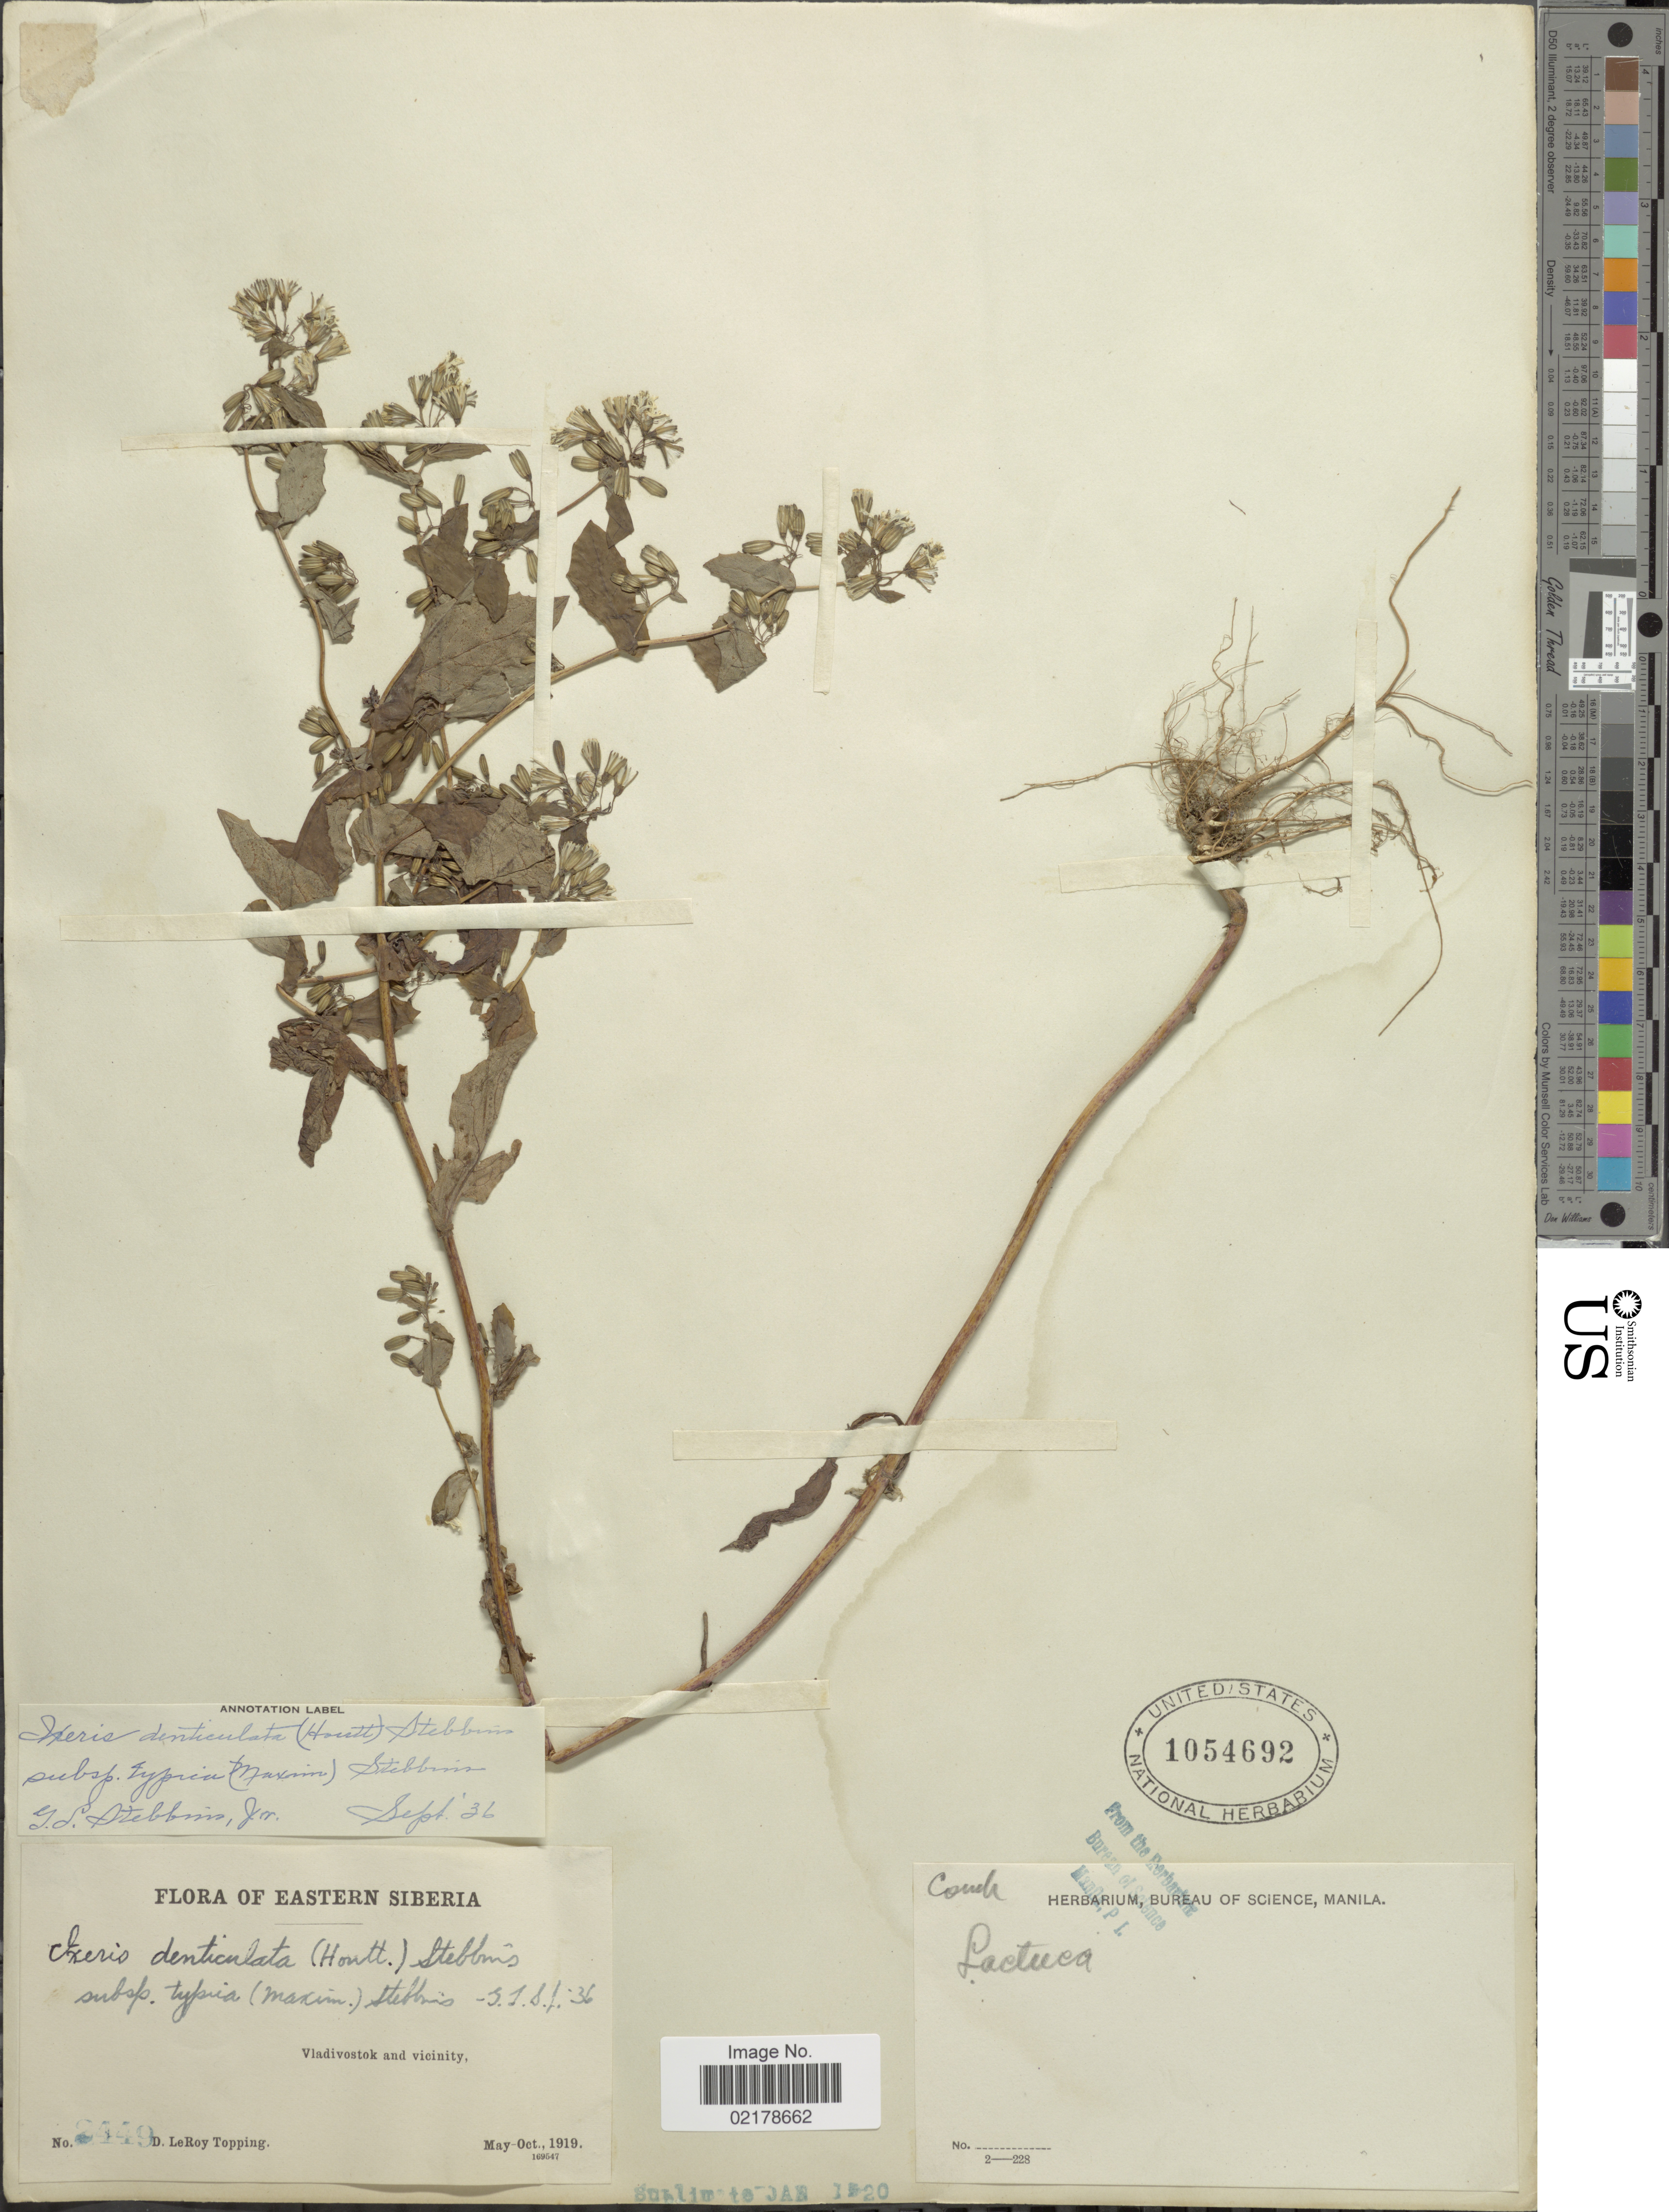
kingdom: Plantae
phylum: Tracheophyta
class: Magnoliopsida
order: Asterales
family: Asteraceae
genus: Crepidiastrum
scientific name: Crepidiastrum denticulatum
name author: (Houtt.) Pak & Kawano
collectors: D. L. Topping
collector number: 2449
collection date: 1919-05/1919-10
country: Russian Federation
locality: Eastern Siberia. Vladivostok and vicinity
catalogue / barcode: US 1054692